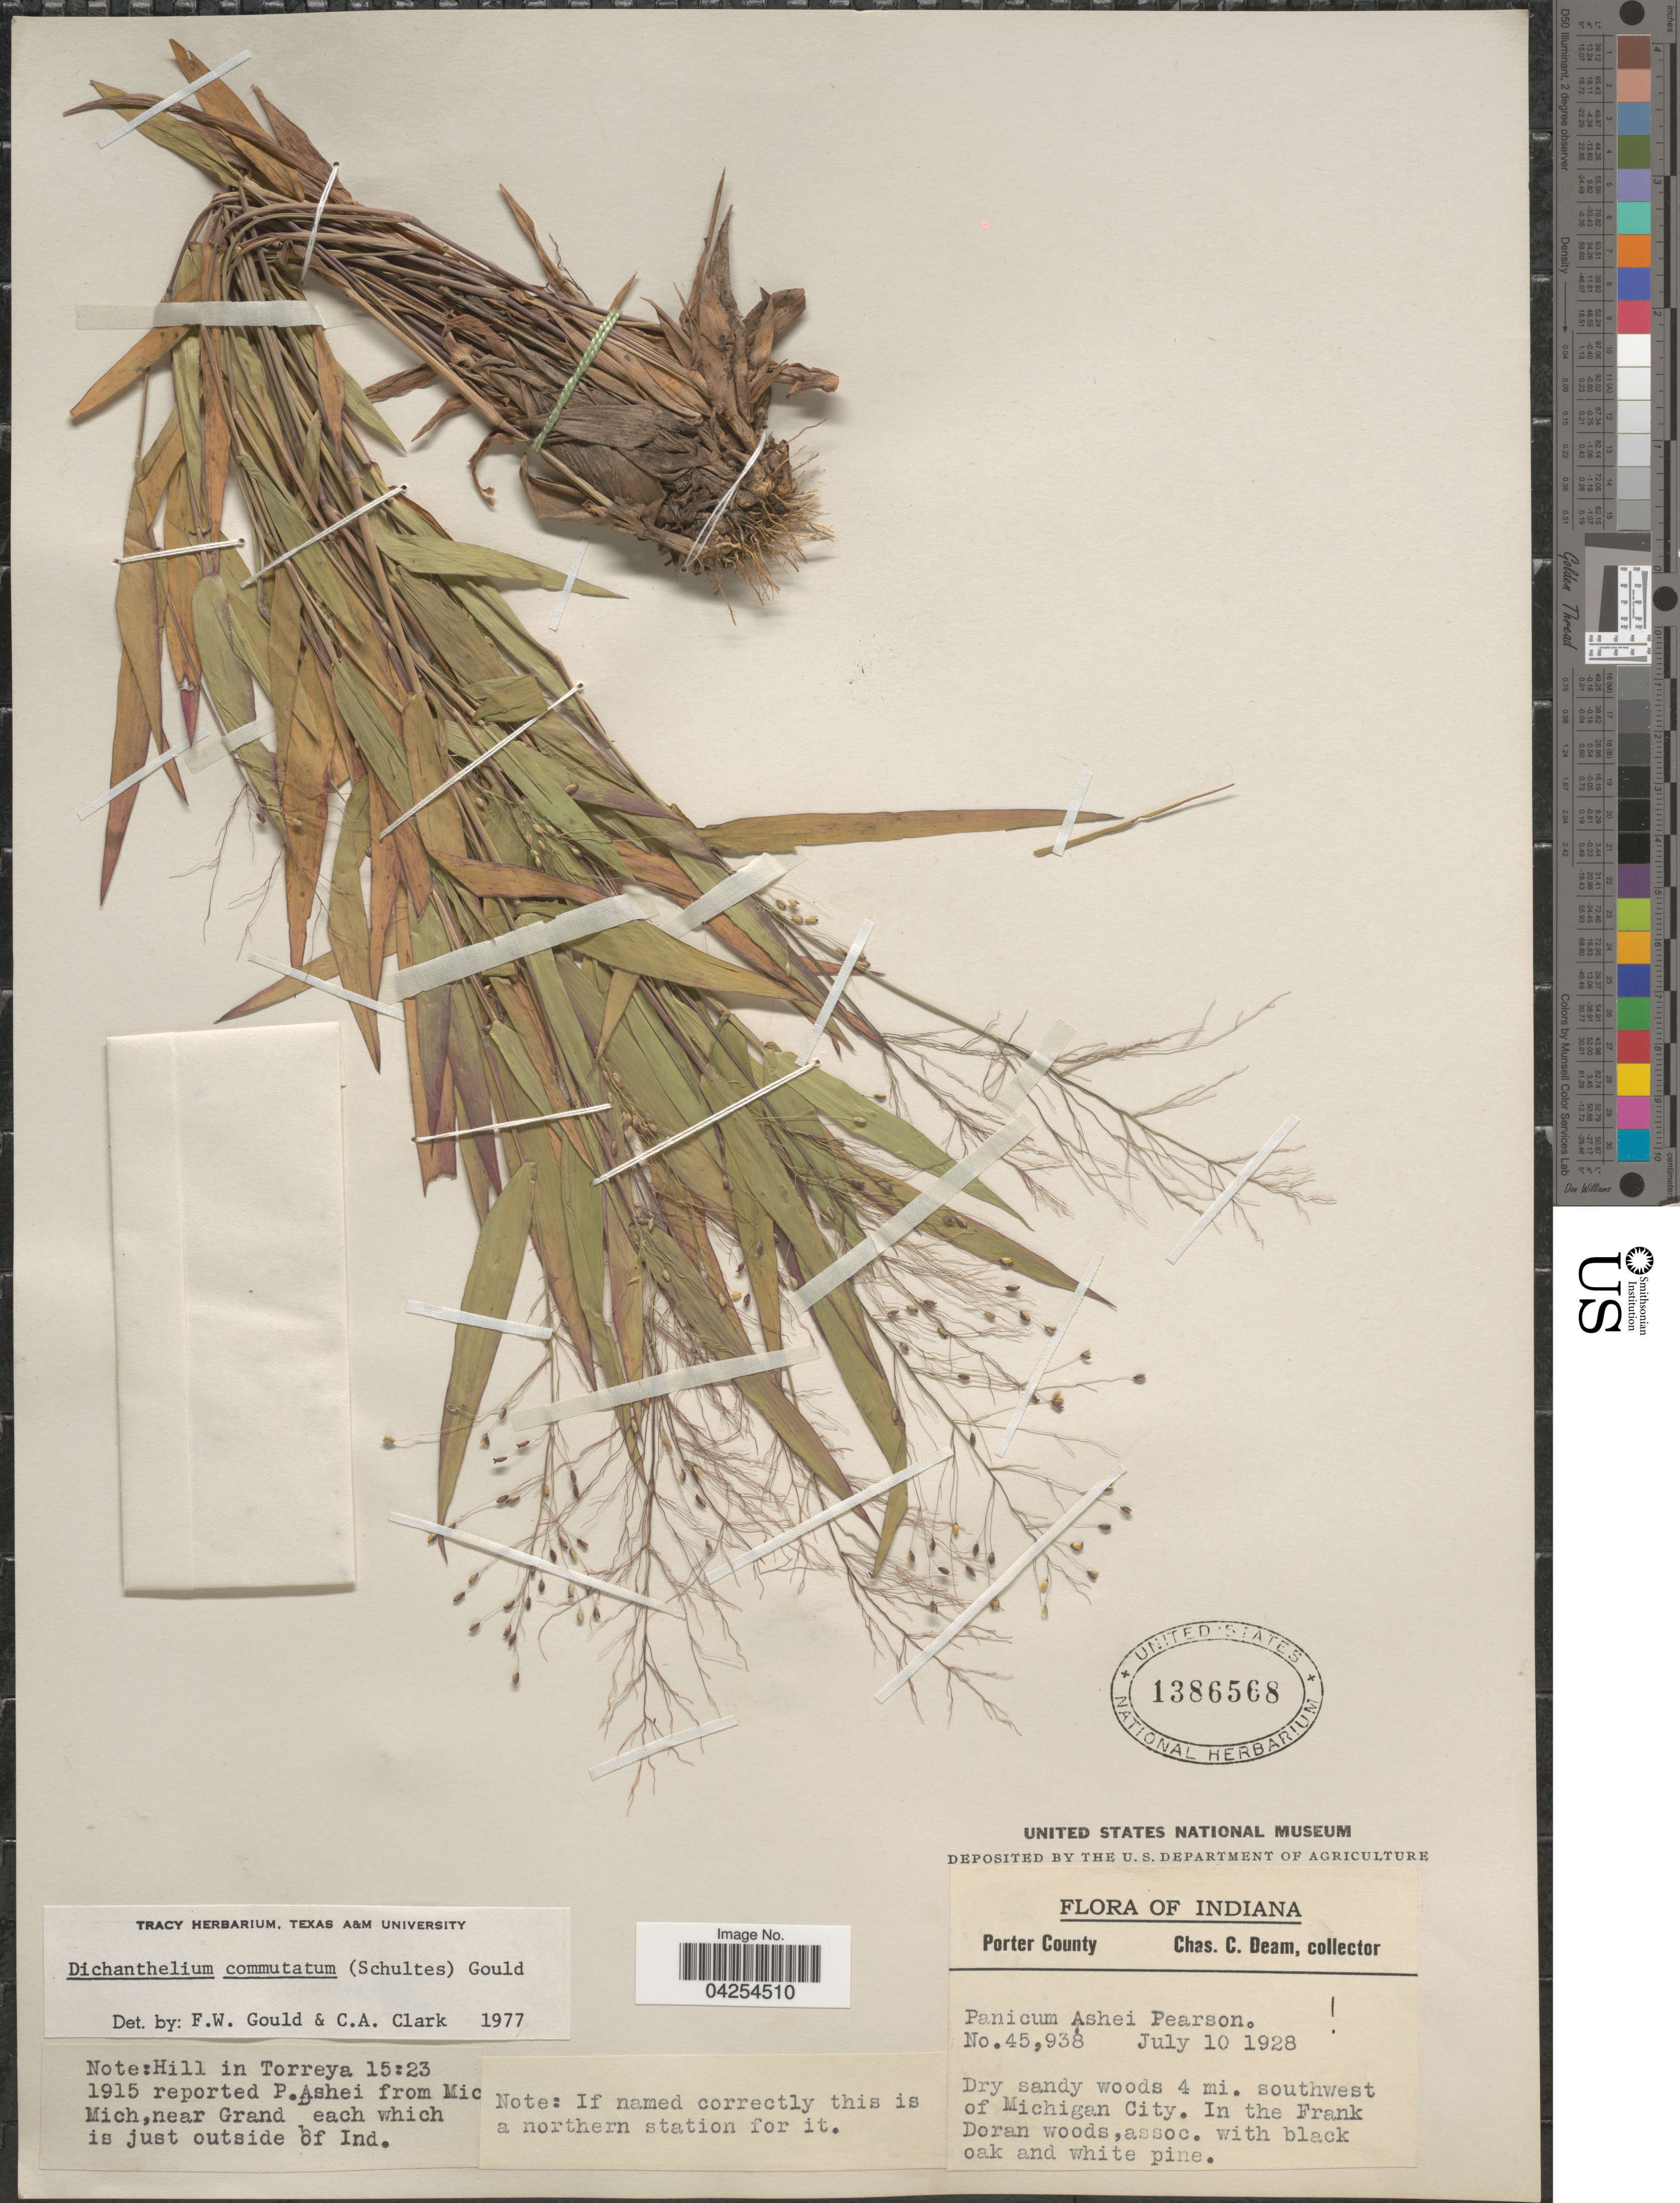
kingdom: Plantae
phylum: Tracheophyta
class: Liliopsida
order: Poales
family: Poaceae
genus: Dichanthelium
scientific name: Dichanthelium commutatum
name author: (Schult.) Gould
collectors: C. C. Deam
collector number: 45938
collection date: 1928-07-10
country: United States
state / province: Indiana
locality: Porter County. Dry sandy woods 4 mi. southwest of Michigan City. In the Frank Doran woods. Hill in Torreya.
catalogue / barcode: US 1386568